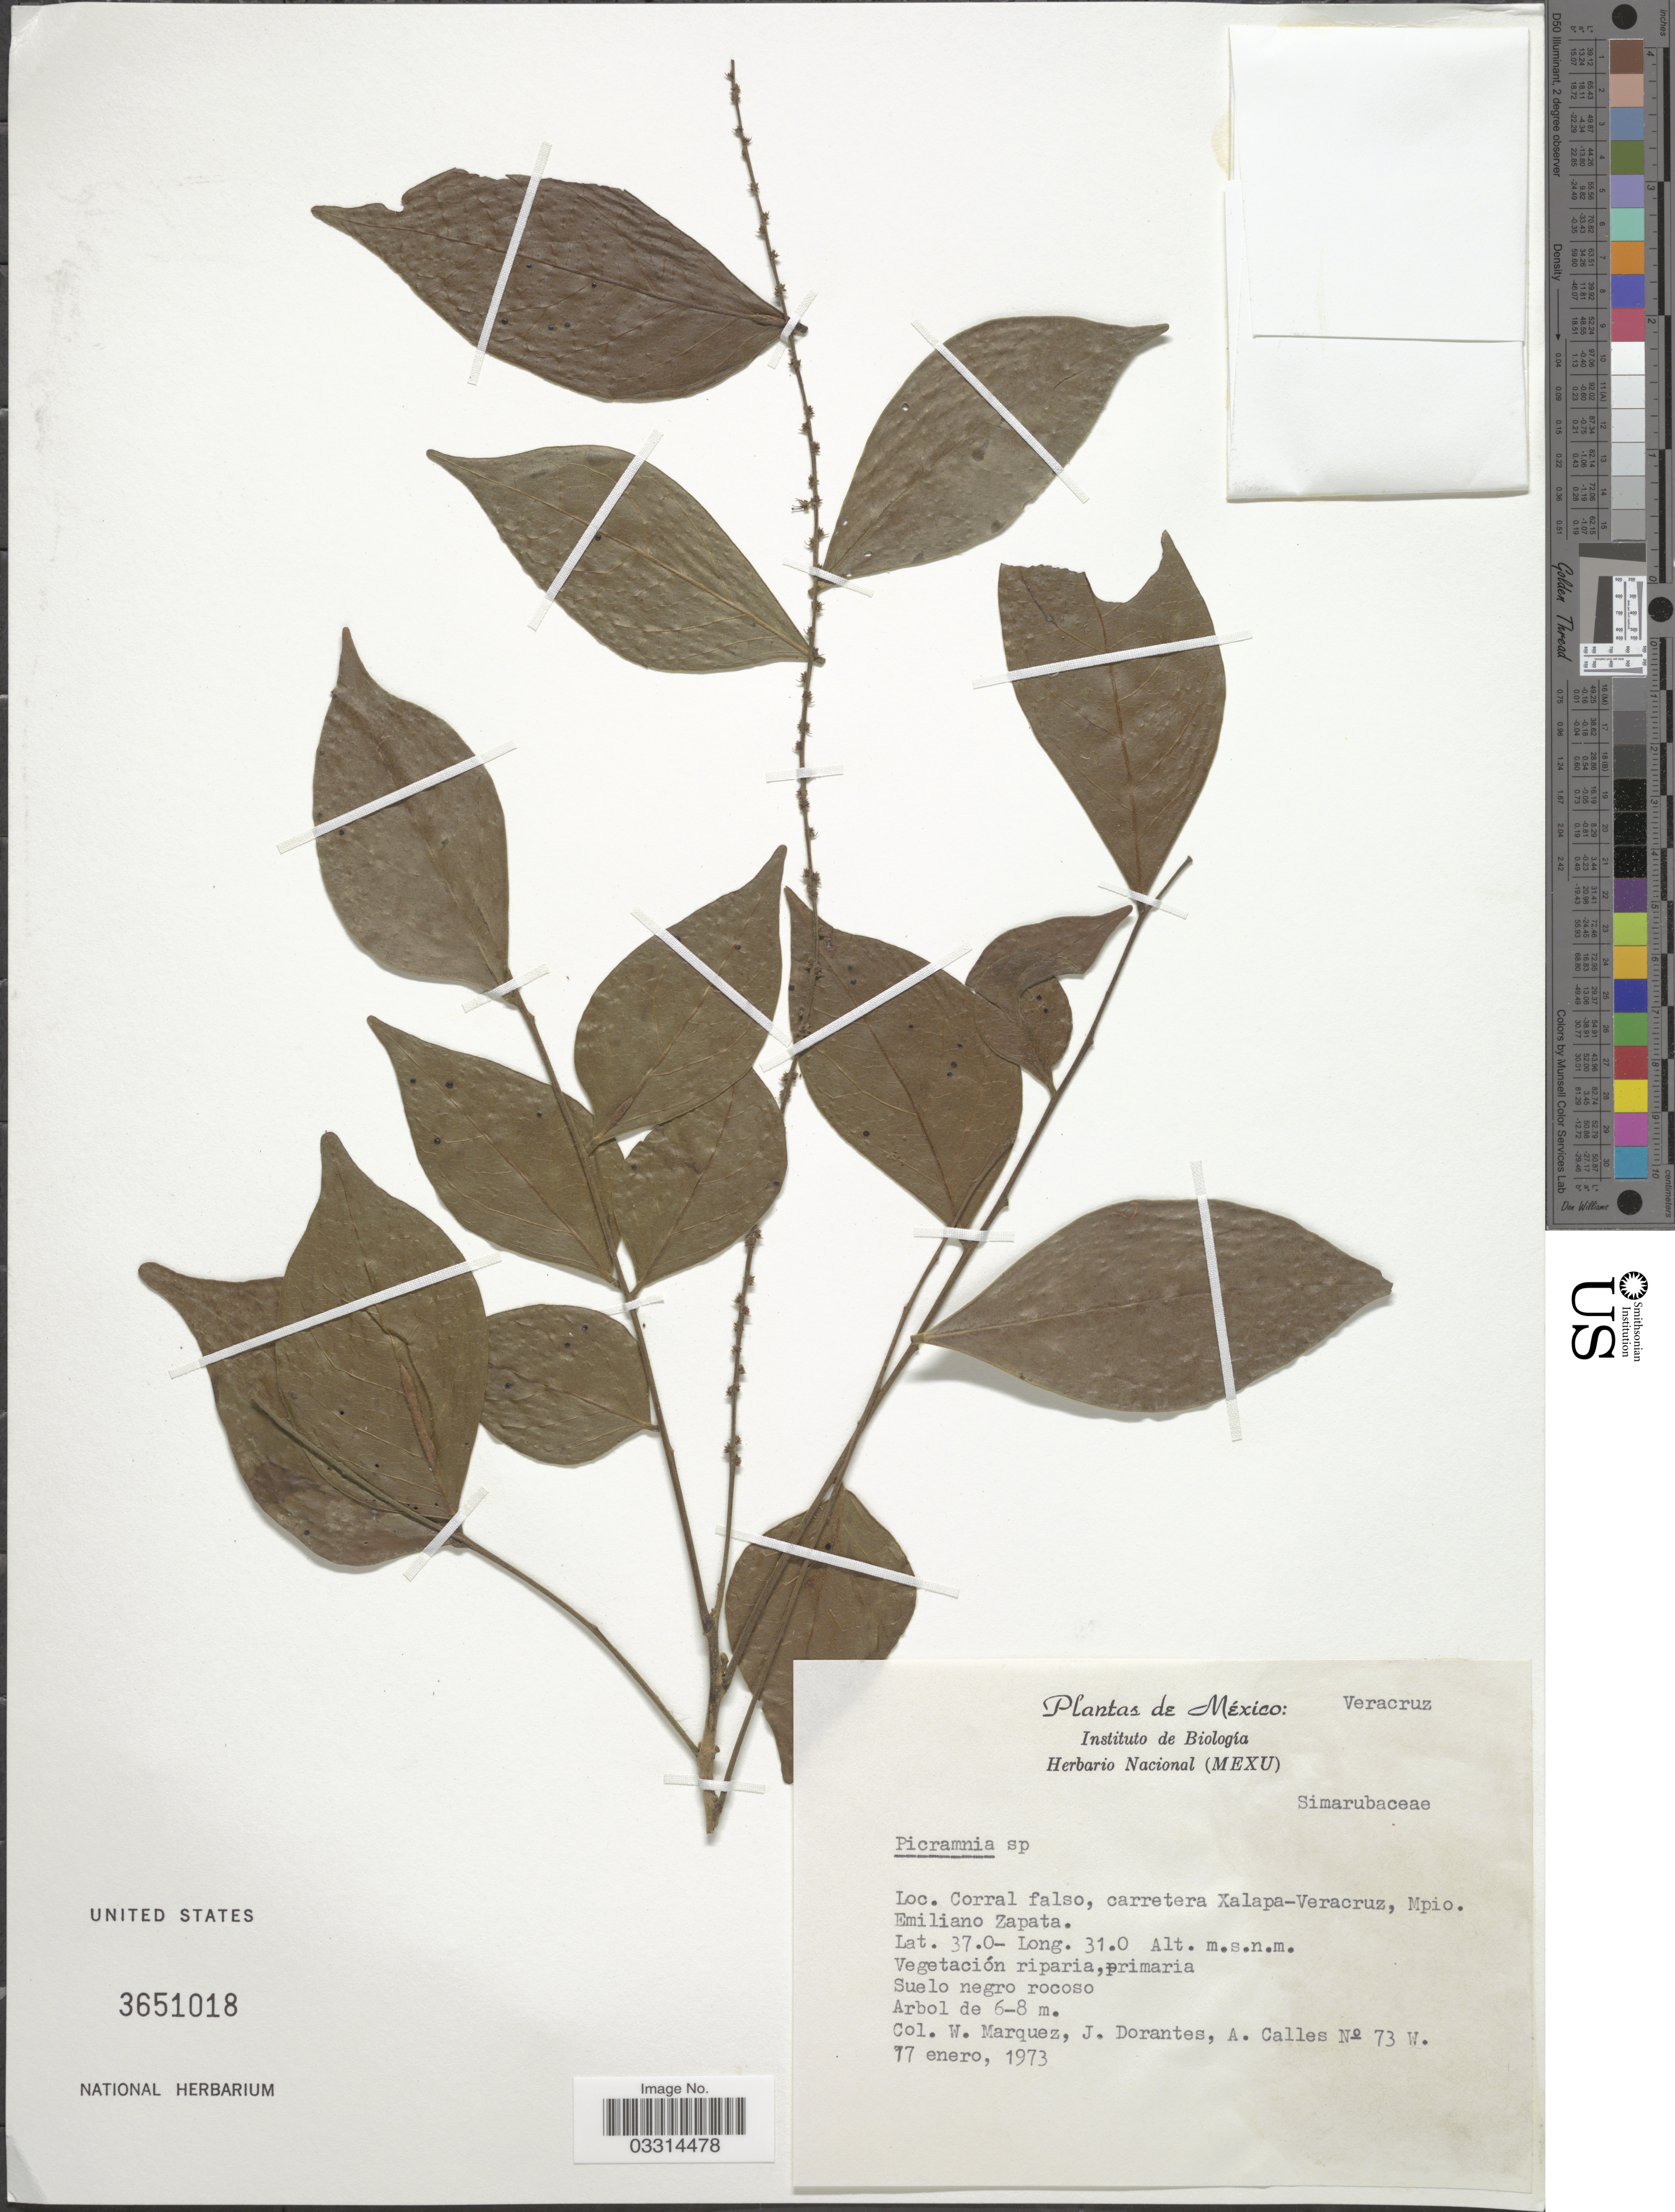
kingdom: Plantae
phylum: Tracheophyta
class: Magnoliopsida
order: Picramniales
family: Picramniaceae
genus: Picramnia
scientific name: Picramnia sp.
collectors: W. Marquez, J. Dorantes & A. Calles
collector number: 73 W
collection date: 1973-01-07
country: Mexico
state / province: Veracruz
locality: Veracruz. Corral falso, carretera Xalapa-Veracruz, Mpio. Emiliano Zapata.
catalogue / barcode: US 3651018